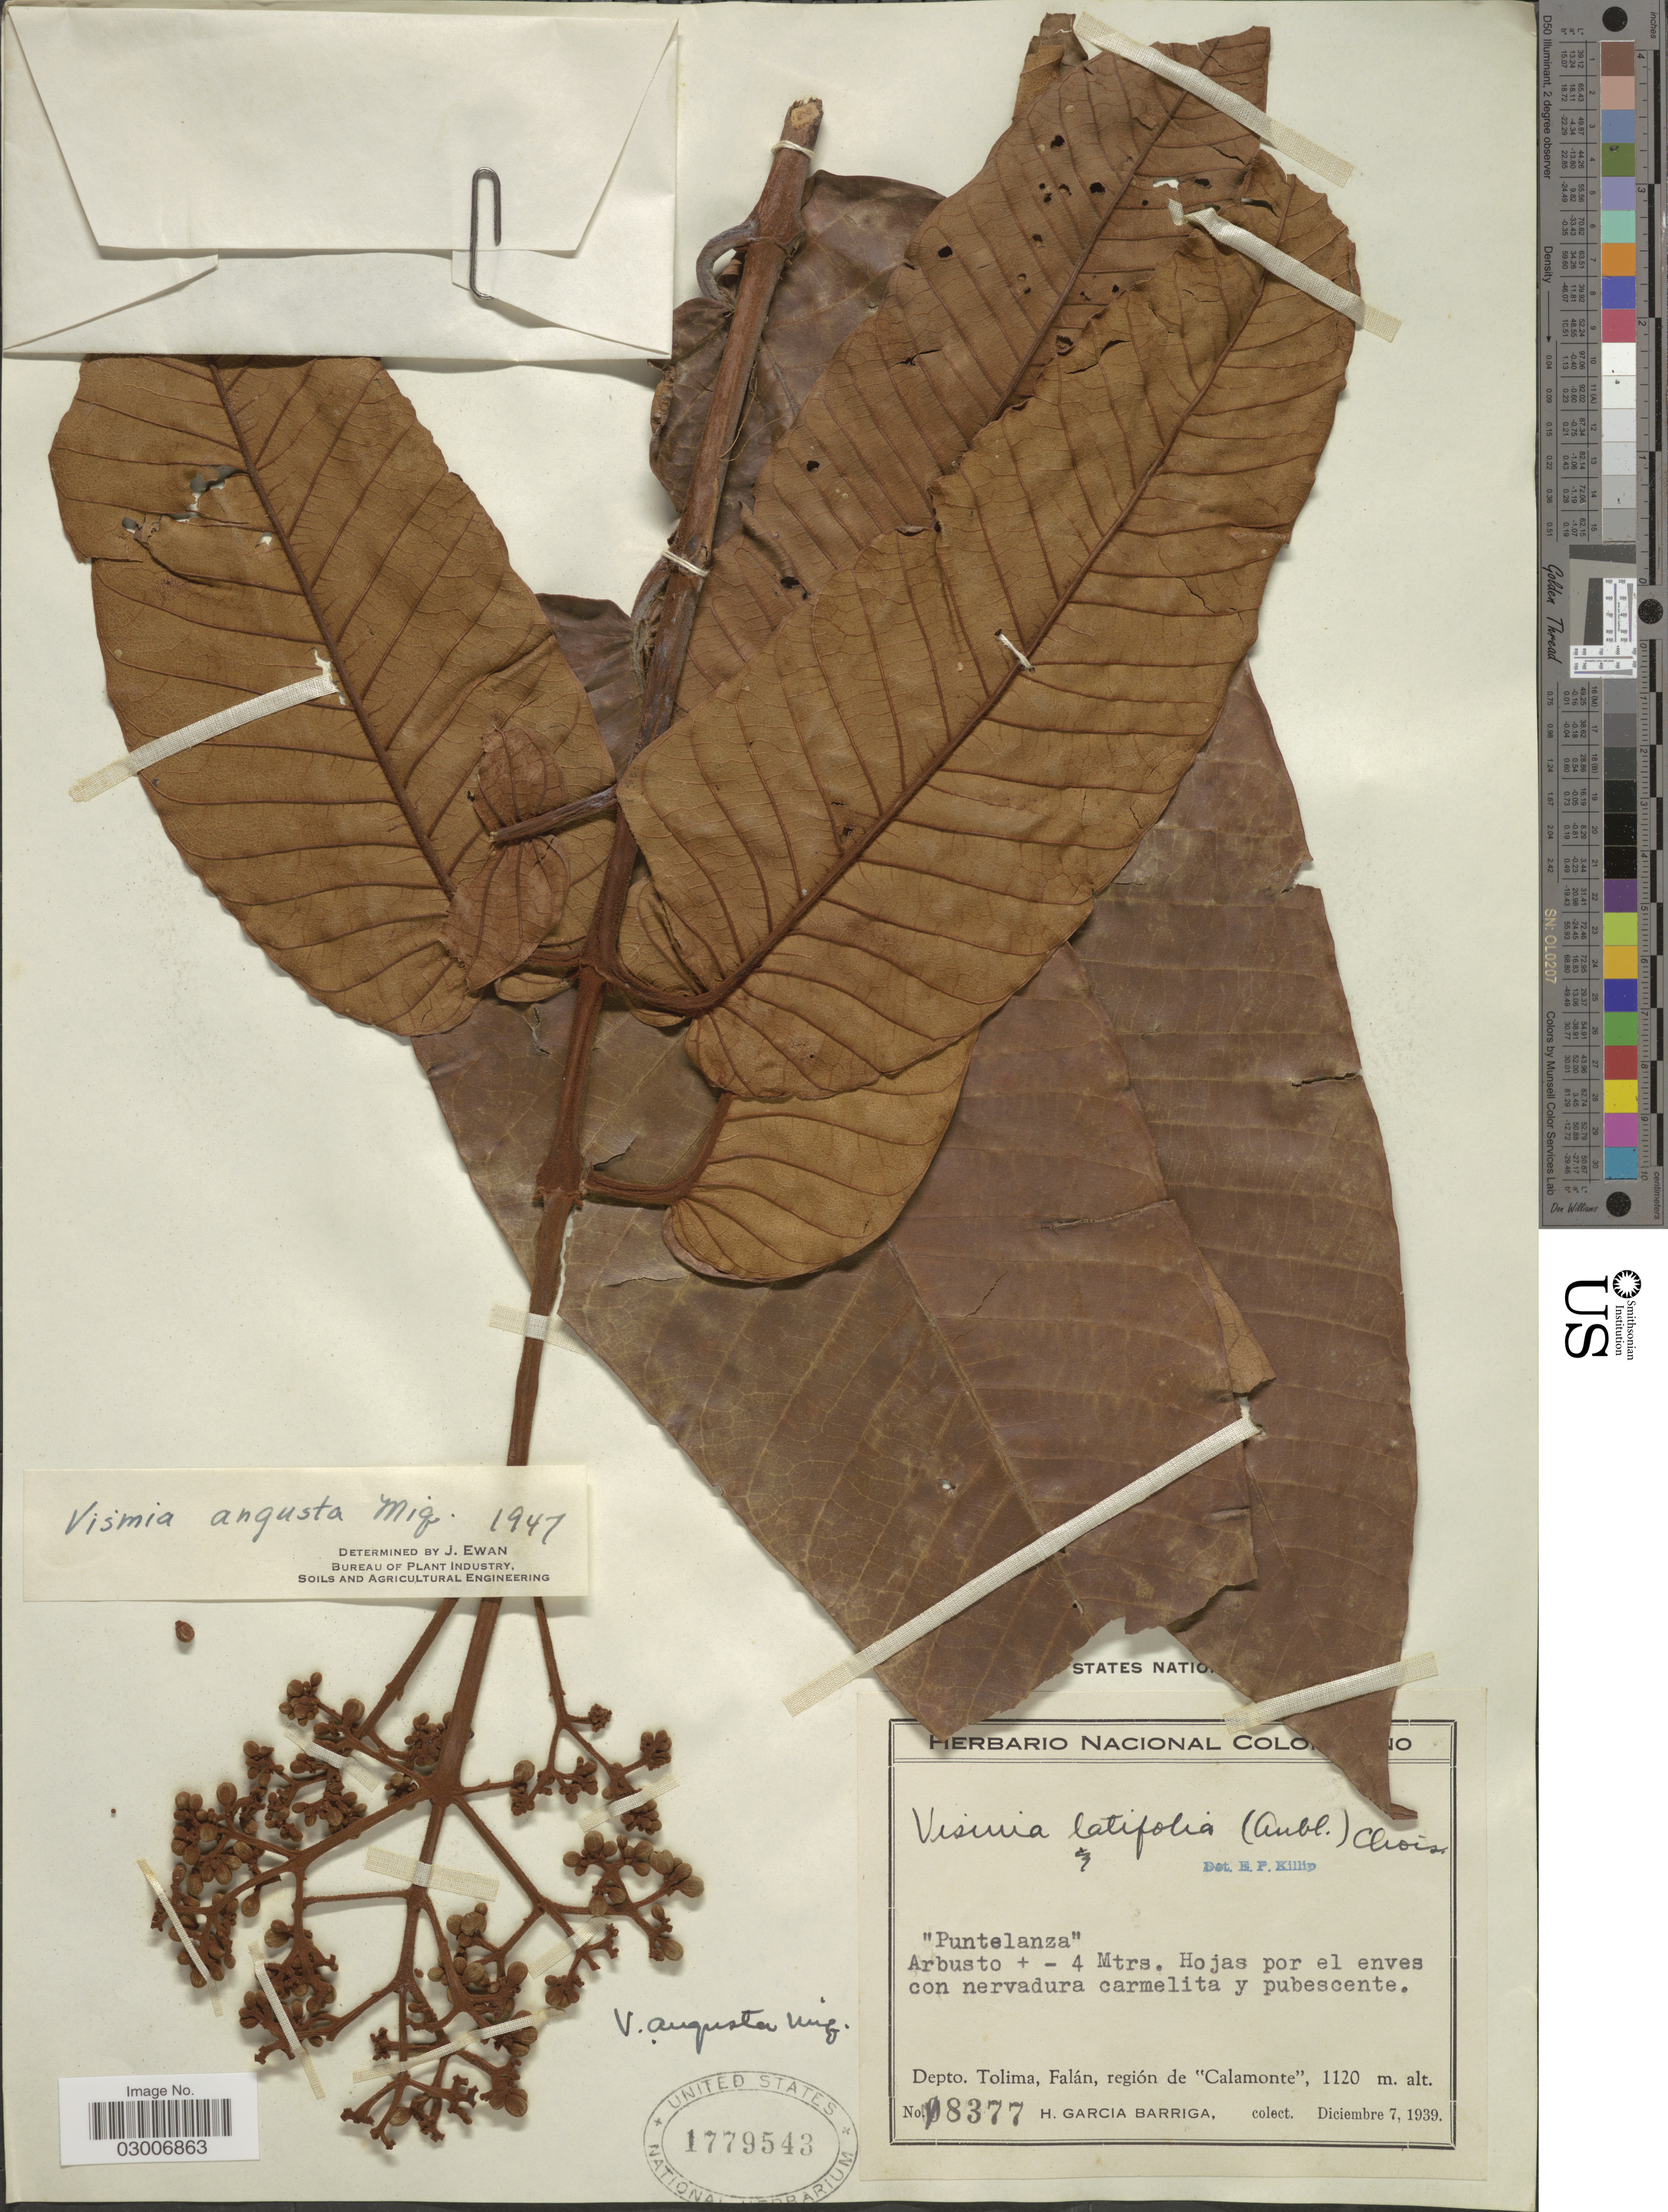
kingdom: Plantae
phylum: Tracheophyta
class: Magnoliopsida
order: Malpighiales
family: Hypericaceae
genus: Vismia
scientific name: Vismia macrophylla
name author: Kunth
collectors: H. García Barriga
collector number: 8377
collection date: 1939-12-07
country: Colombia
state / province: Tolima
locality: Depto. Tolima, Falán, región de "Calamonte".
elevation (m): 1120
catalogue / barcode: US 1779543